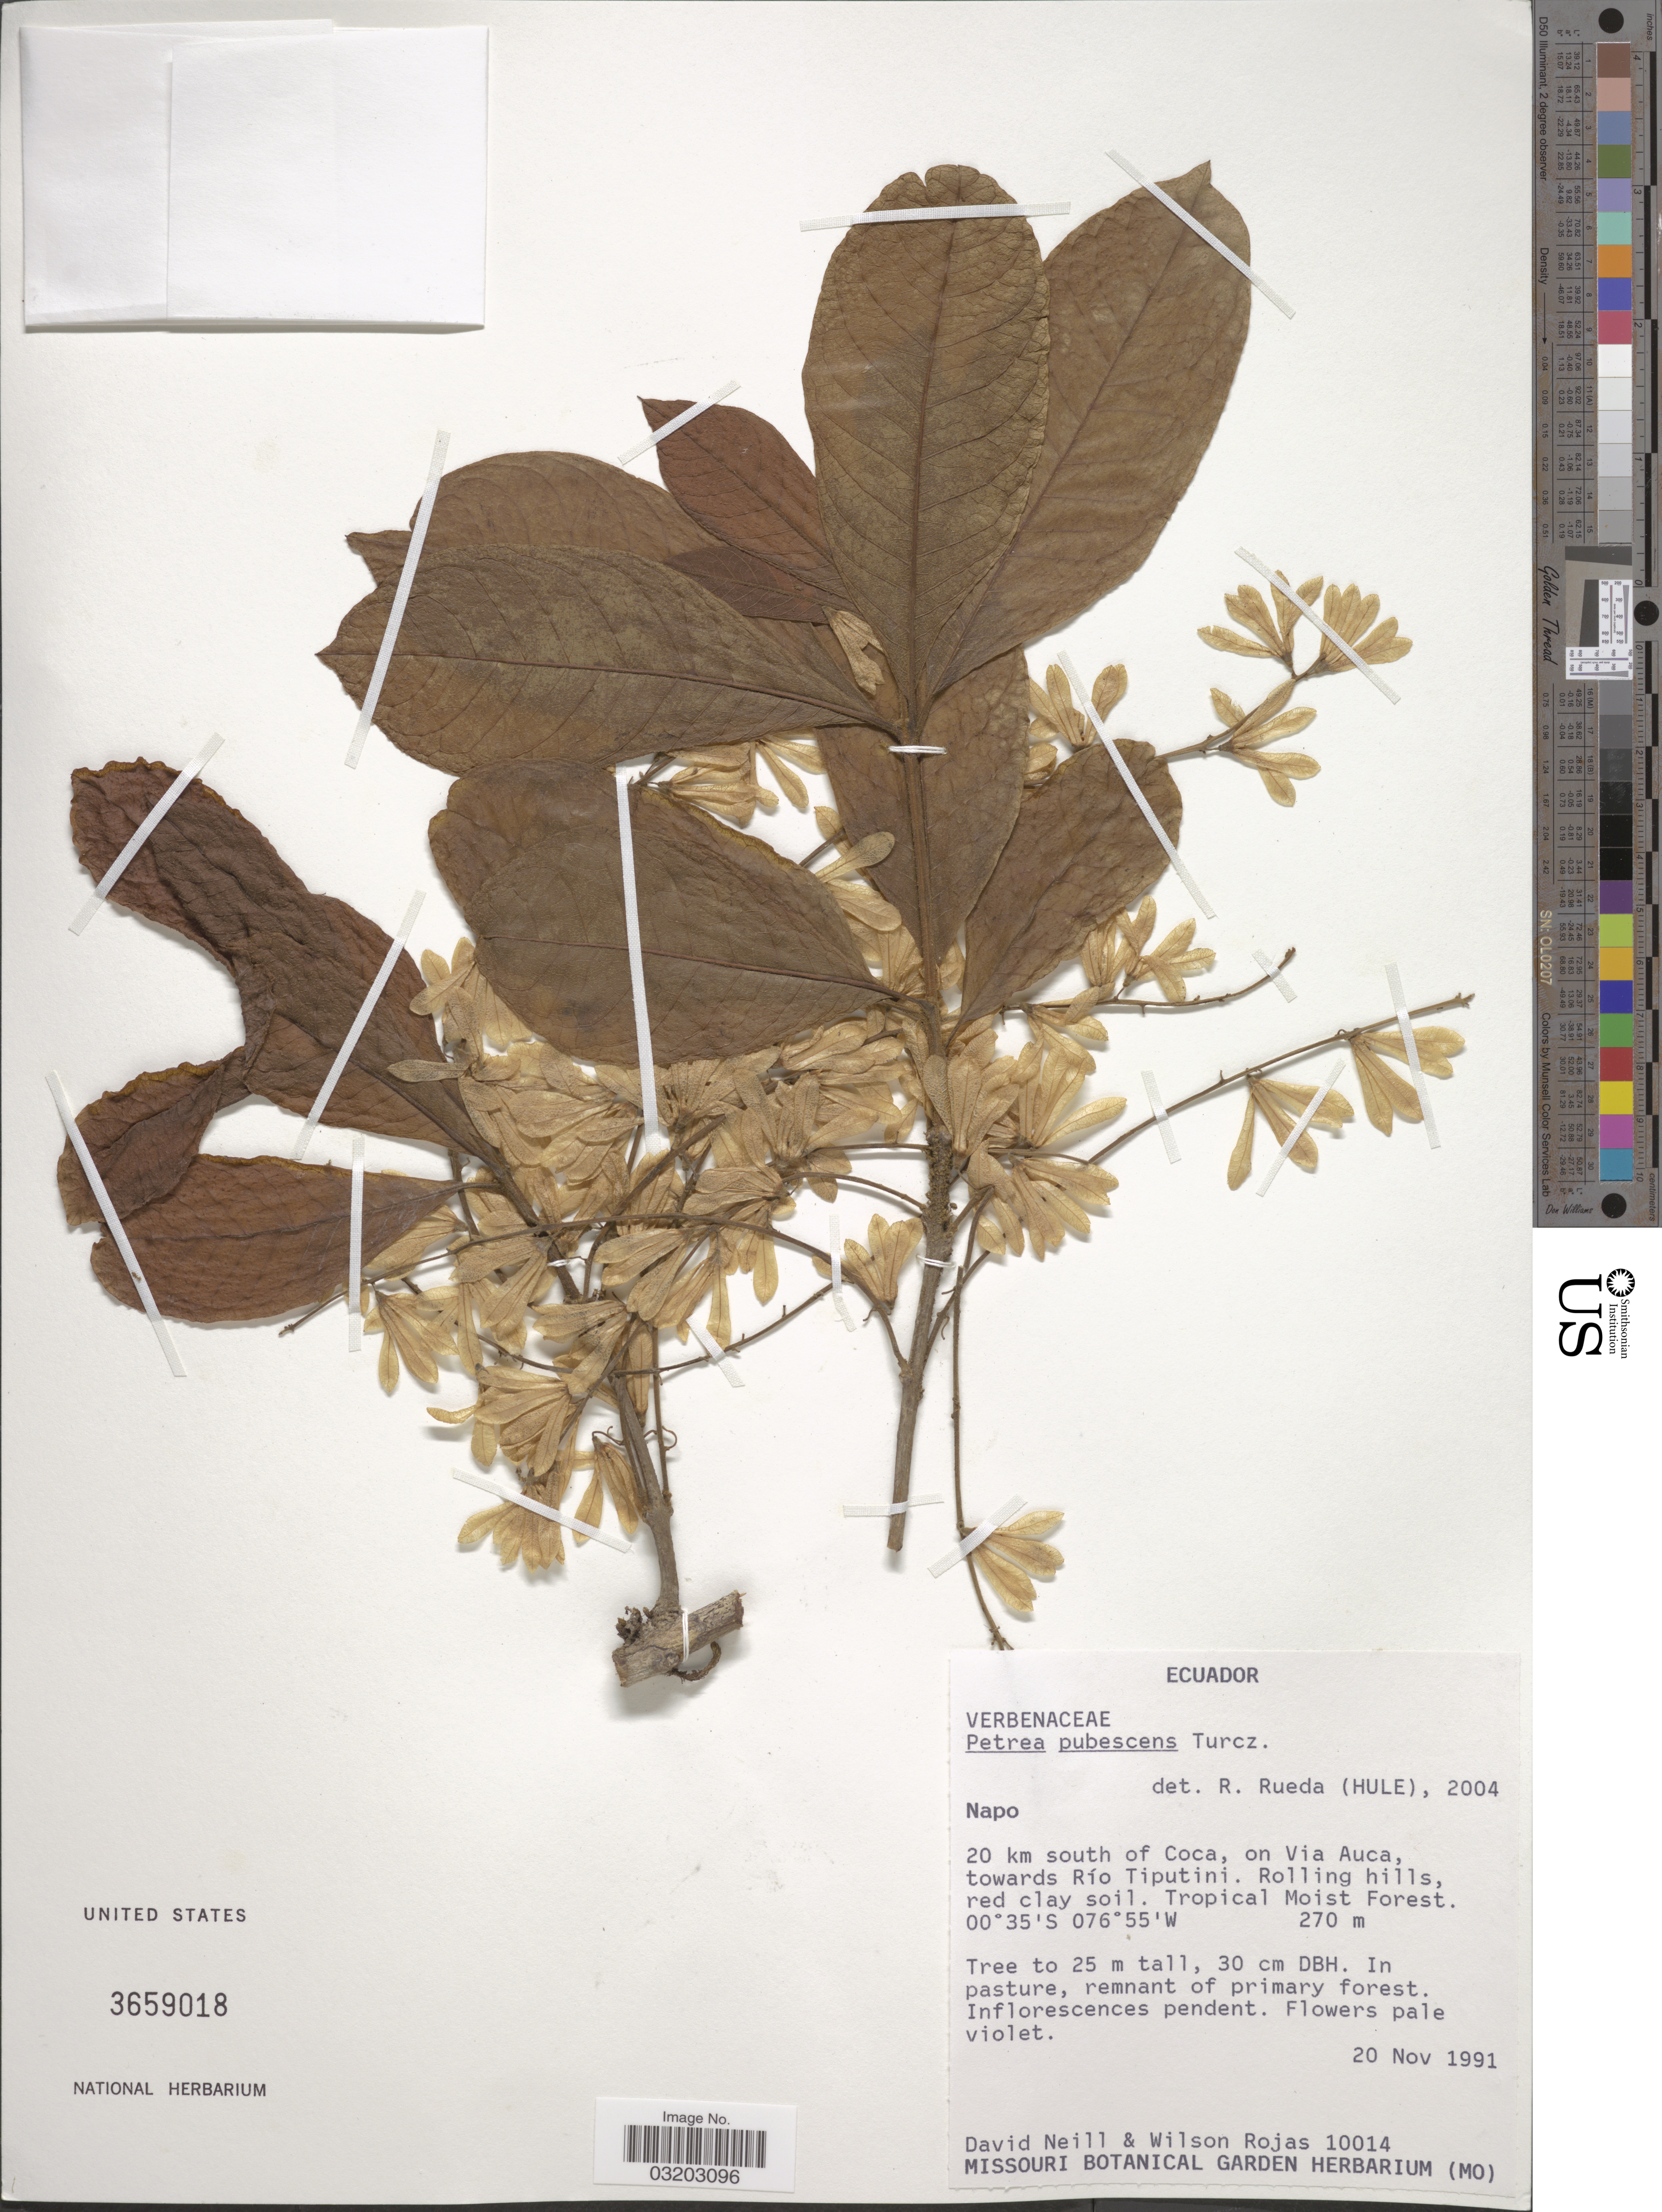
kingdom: Plantae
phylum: Tracheophyta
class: Magnoliopsida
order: Lamiales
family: Verbenaceae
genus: Petrea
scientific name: Petrea pubescens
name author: Turcz.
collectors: D. Neill & W. Rojas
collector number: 10014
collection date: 1991-11-20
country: Ecuador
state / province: Napo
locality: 20 km south of Coca, on Via Auca, towards Río Tiputini.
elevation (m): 270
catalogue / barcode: US 3659018